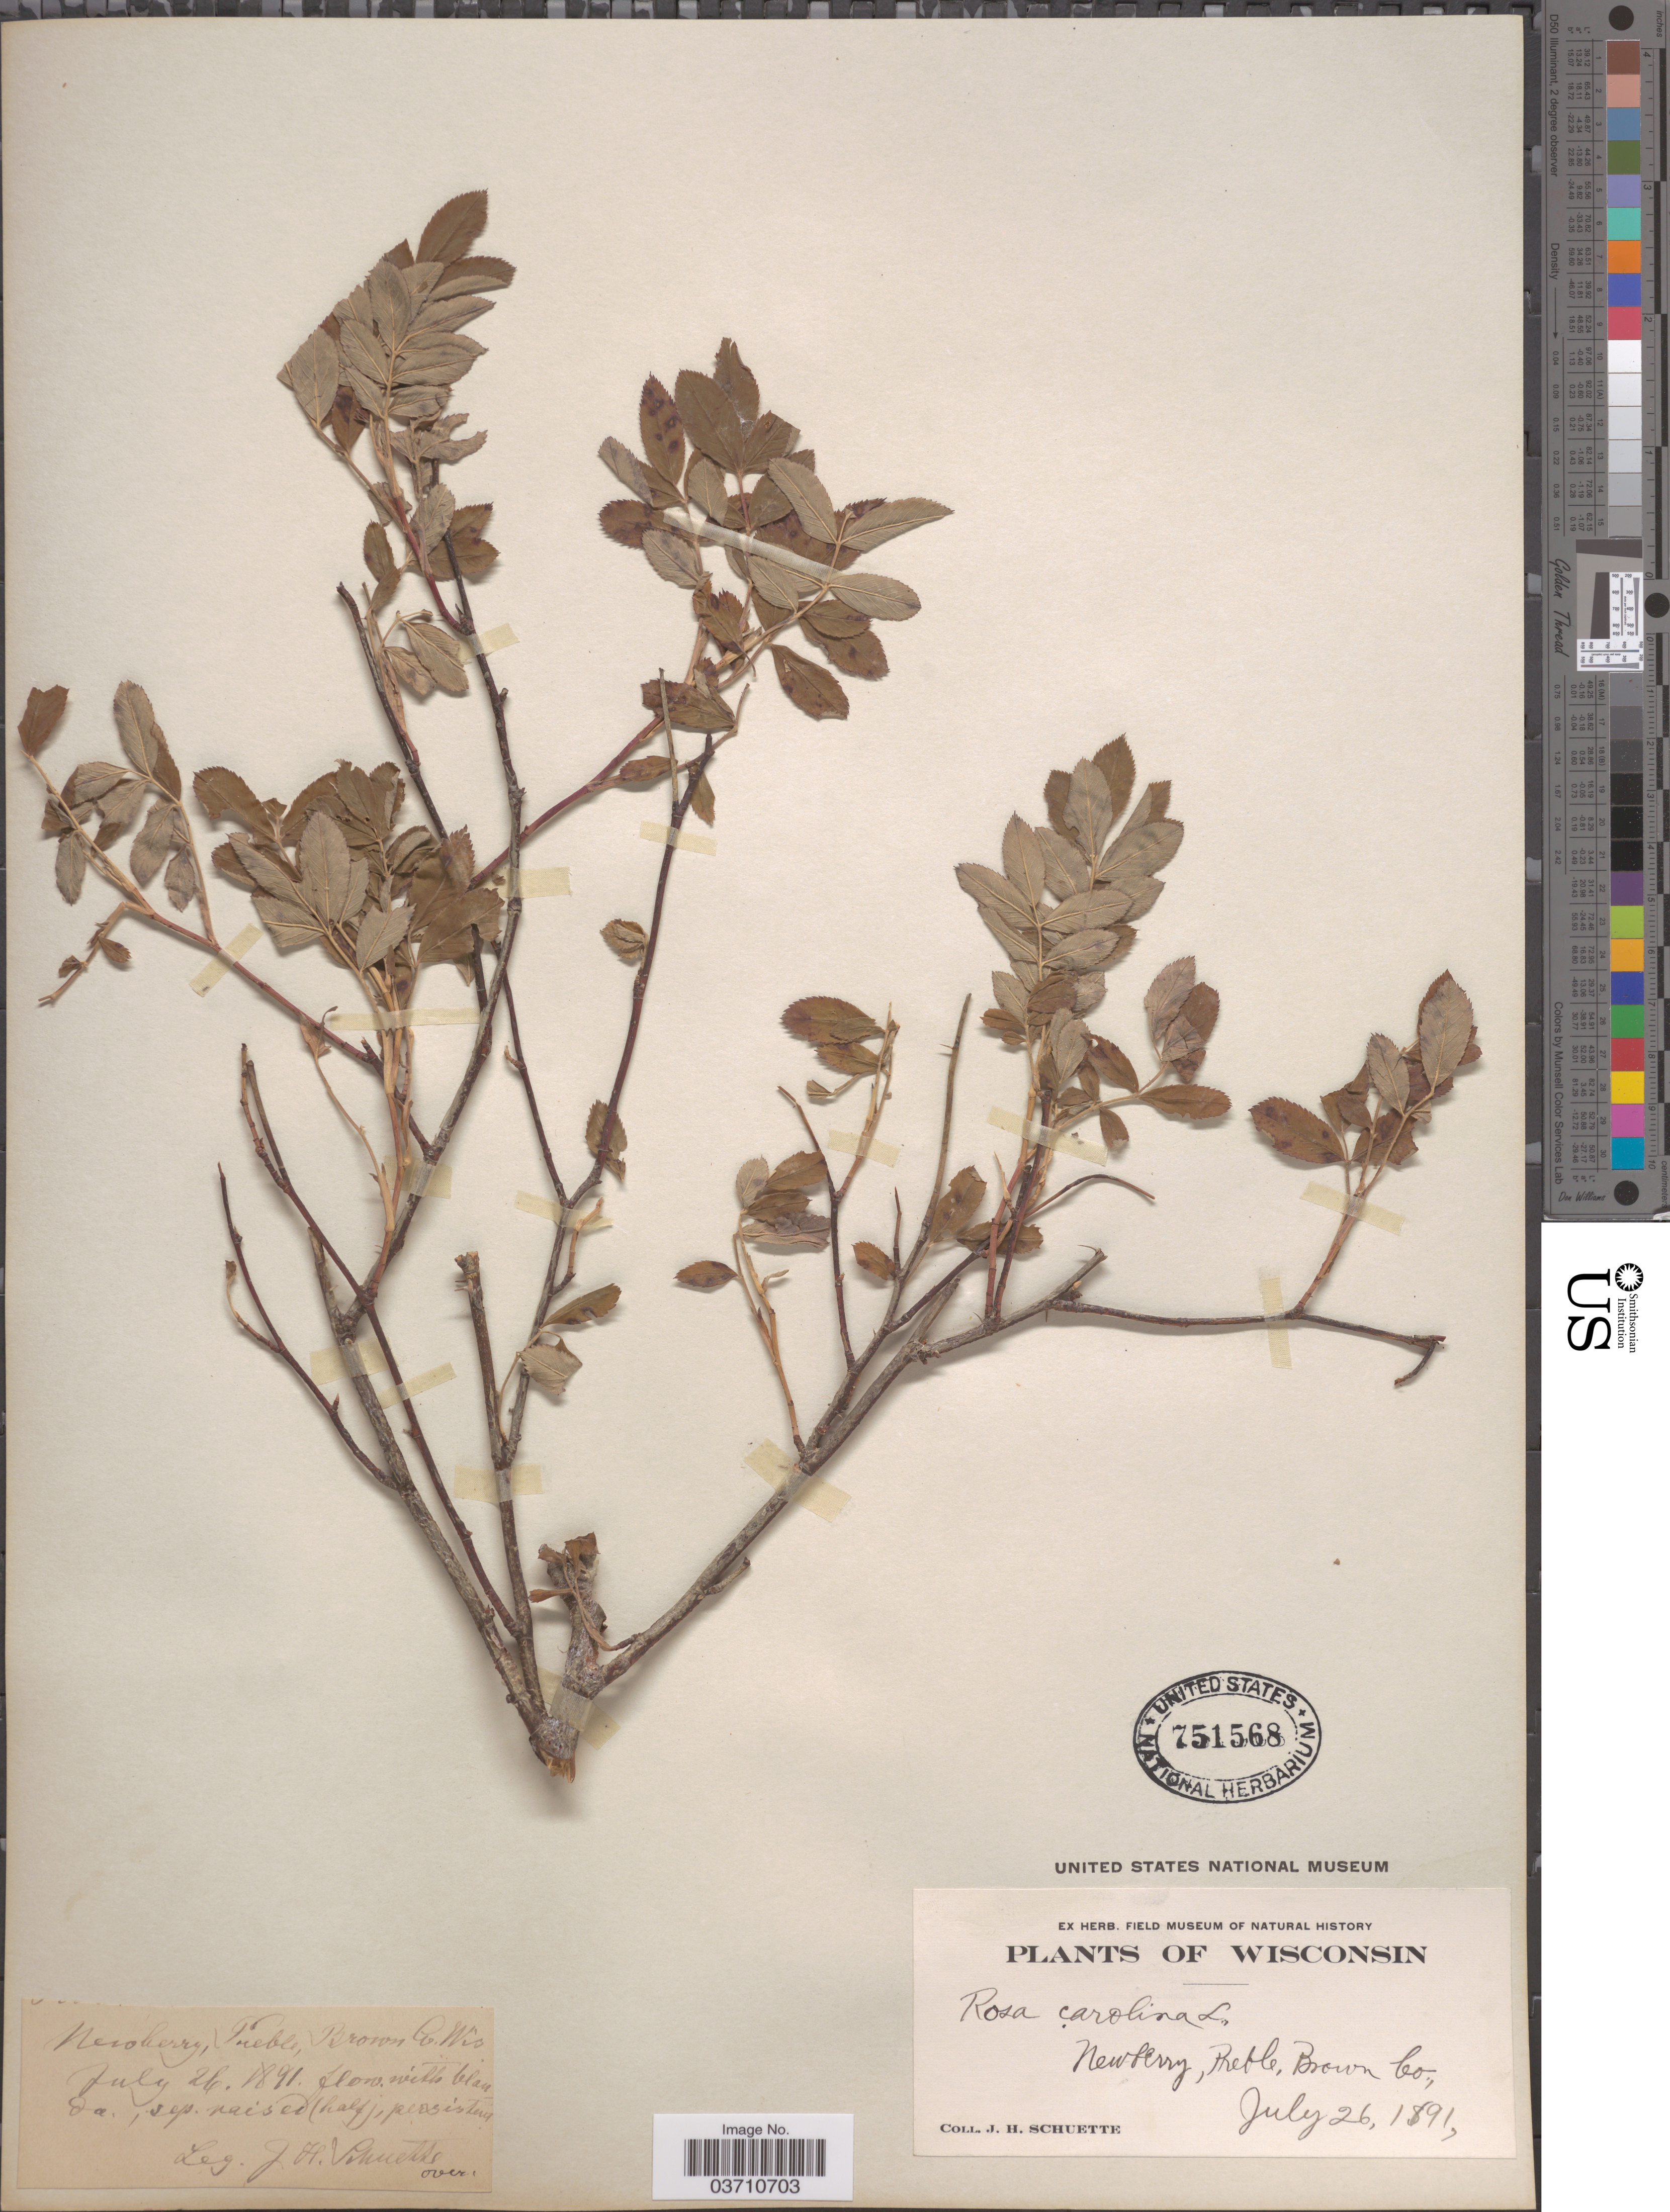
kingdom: Plantae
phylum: Tracheophyta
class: Magnoliopsida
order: Rosales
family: Rosaceae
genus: Rosa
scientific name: Rosa carolina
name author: L.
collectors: J. H. Schuette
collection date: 1891-07-26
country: United States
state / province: Wisconsin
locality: Newberry, Preble, Brown Co.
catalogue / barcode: US 751568